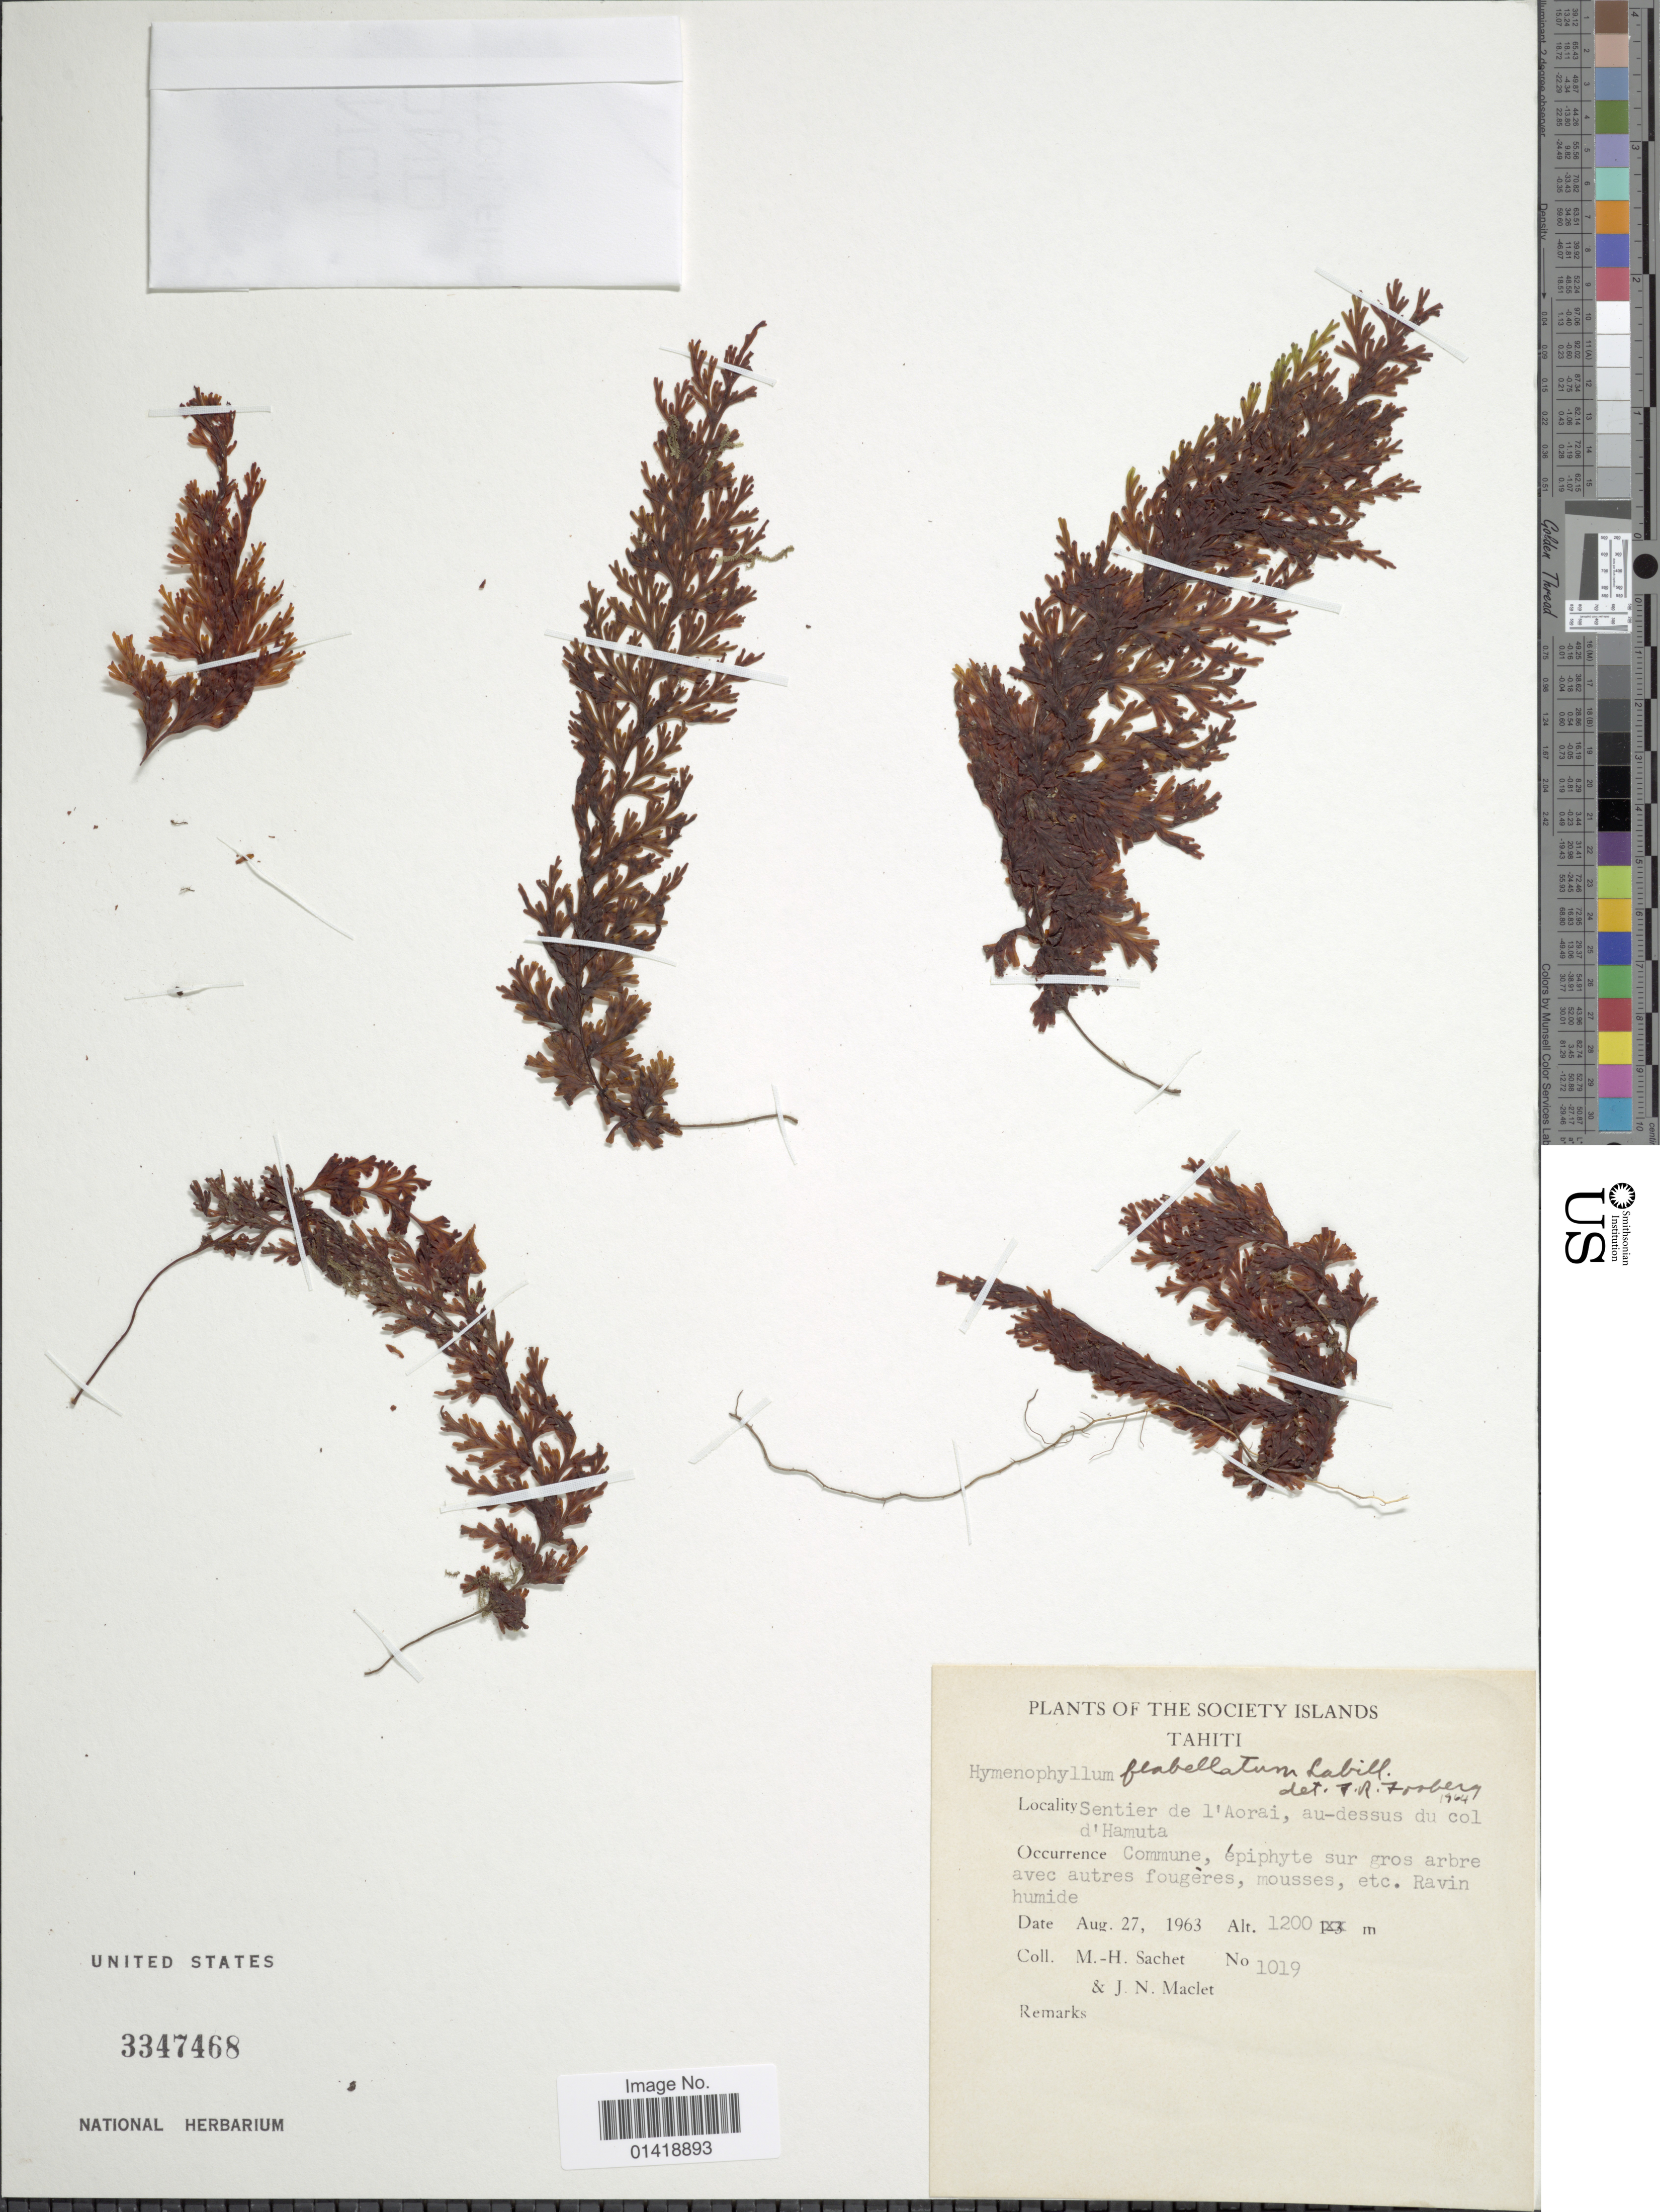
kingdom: Plantae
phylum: Tracheophyta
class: Polypodiopsida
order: Hymenophyllales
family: Hymenophyllaceae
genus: Hymenophyllum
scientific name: Hymenophyllum flabellatum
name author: Labill.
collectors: M. Sachert & J. Maclet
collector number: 1019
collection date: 1963-08-24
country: French Polynesia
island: Tahiti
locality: Tahiti. Sentier de l'Aorai, au-dessus du col d'Hamuta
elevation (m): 1200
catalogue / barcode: US 3347468